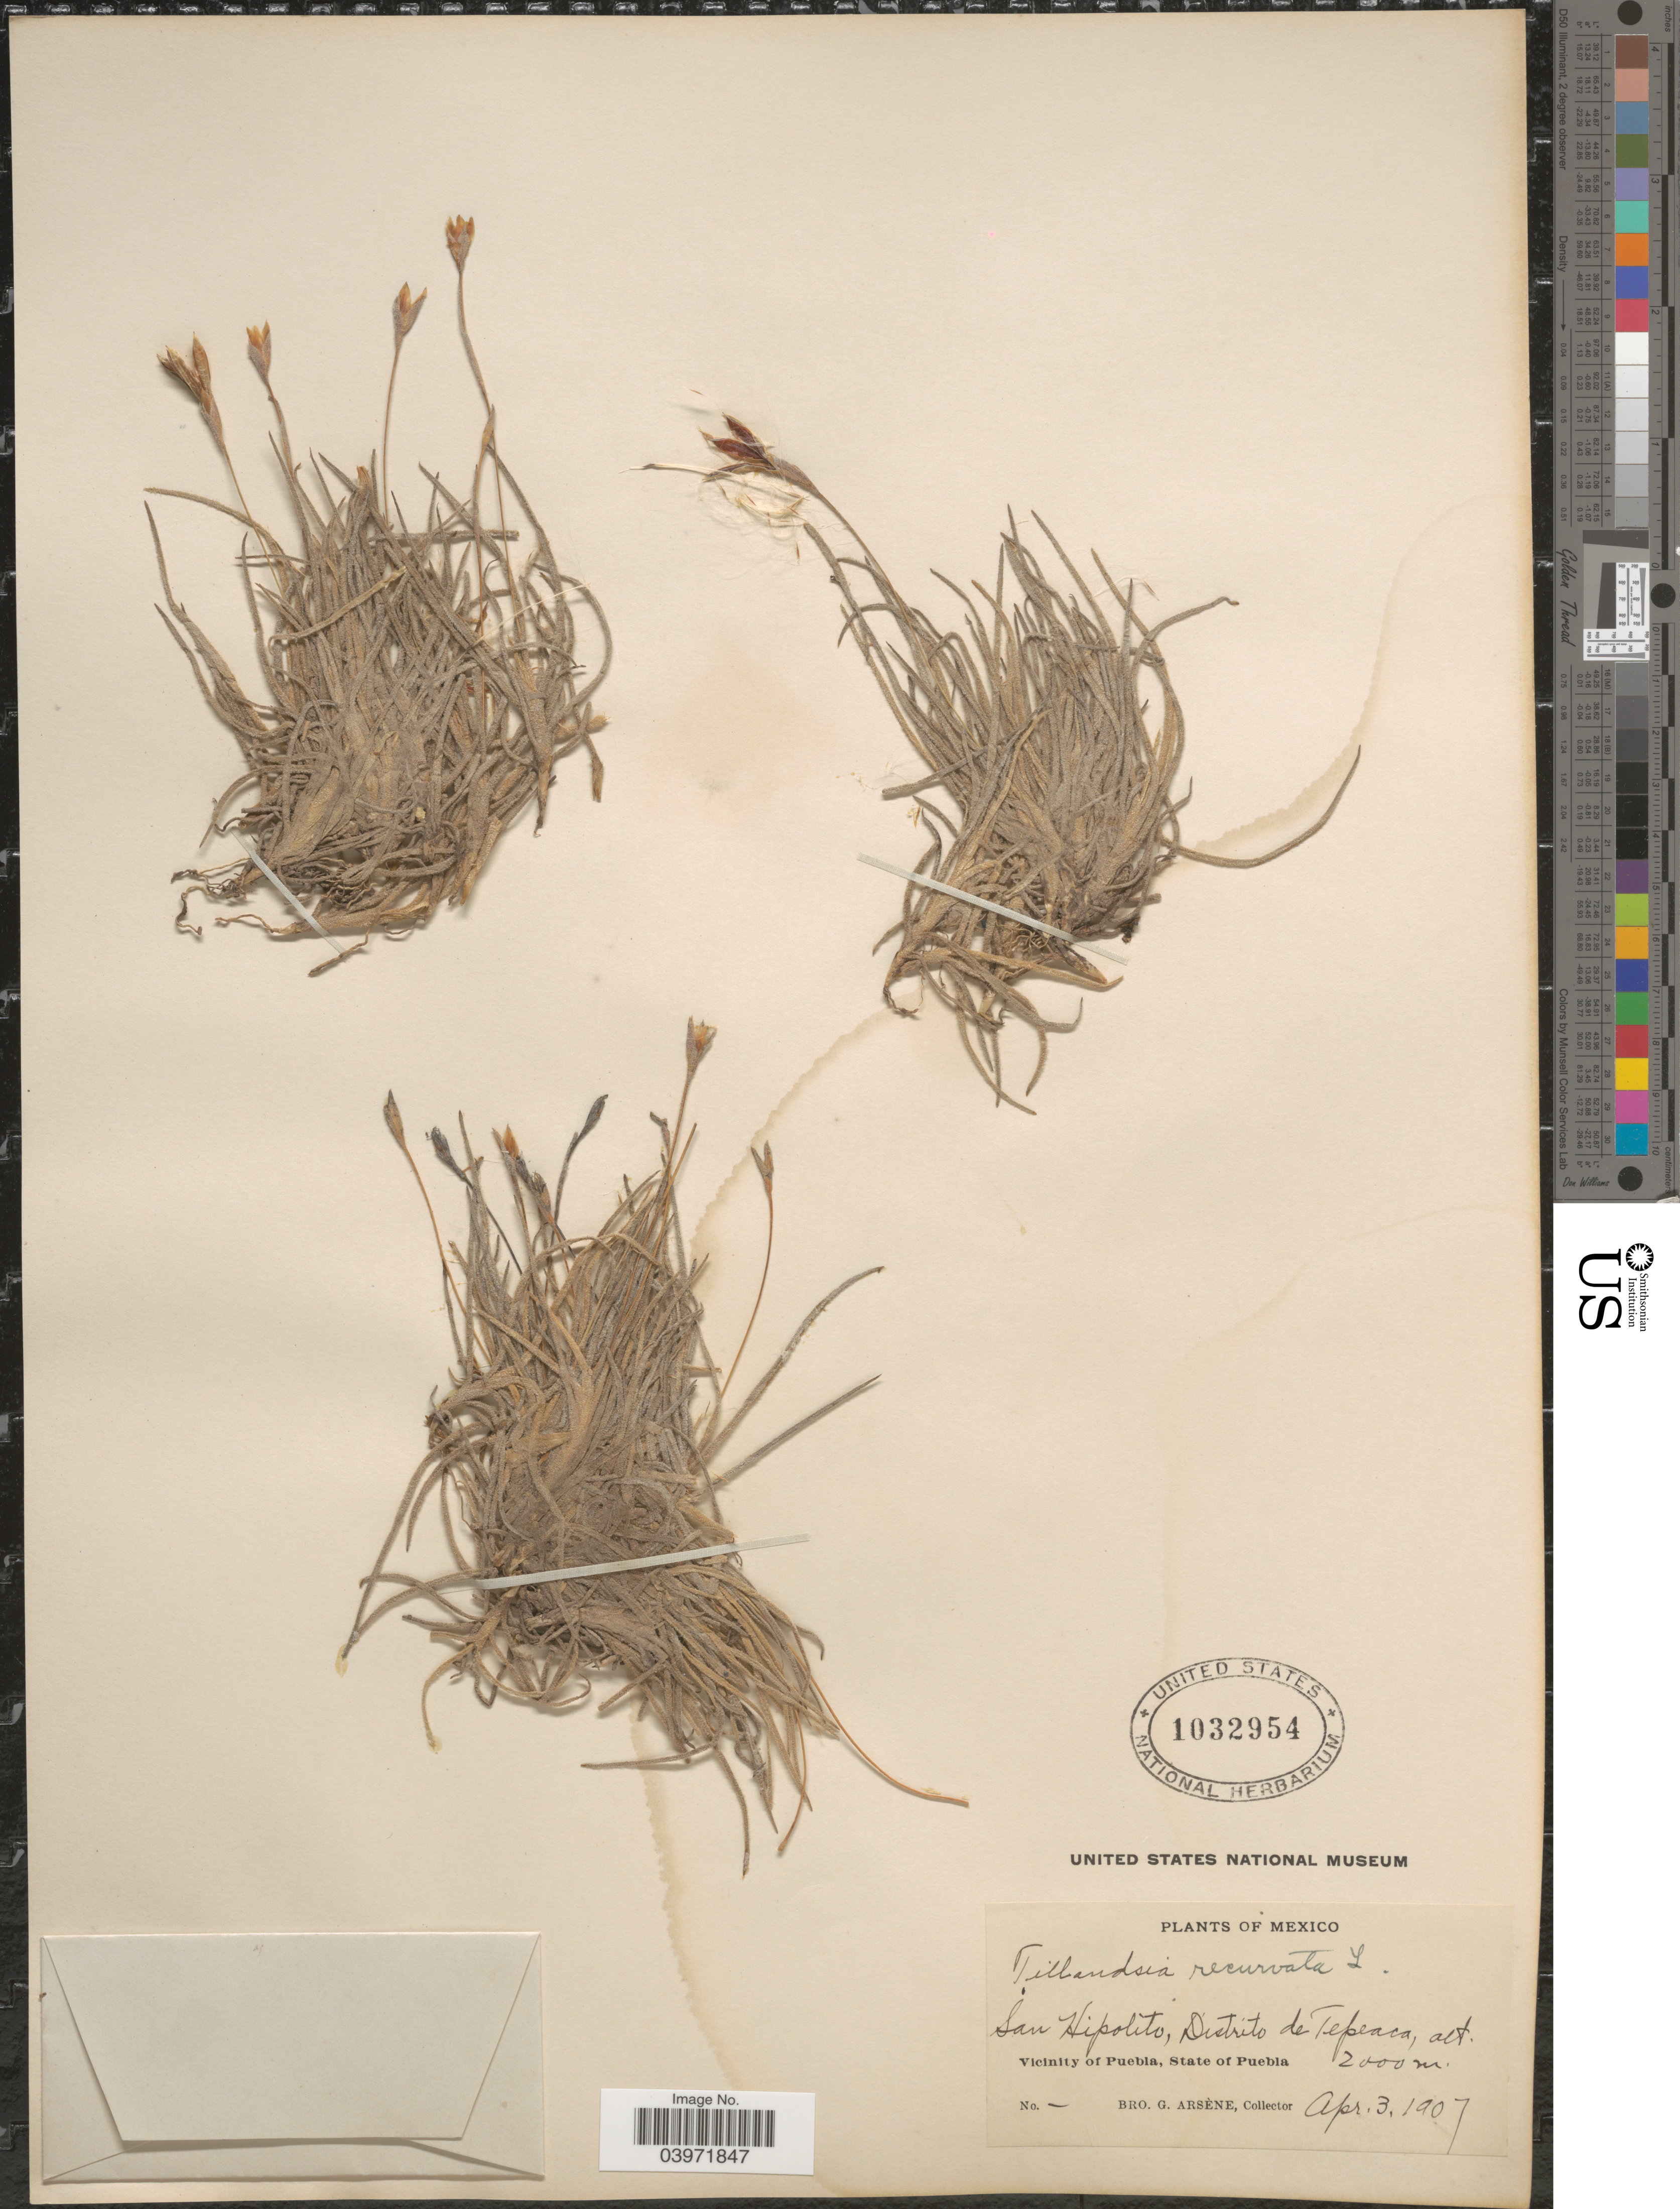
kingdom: Plantae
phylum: Tracheophyta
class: Liliopsida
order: Poales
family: Bromeliaceae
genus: Tillandsia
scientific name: Tillandsia recurvata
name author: L.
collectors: Bro. G. Arsène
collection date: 1907-04-03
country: Mexico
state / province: Puebla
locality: San Hipolito, Distrito de Tepeaca. Vicinity of Puebla.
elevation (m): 2000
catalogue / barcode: US 1032954